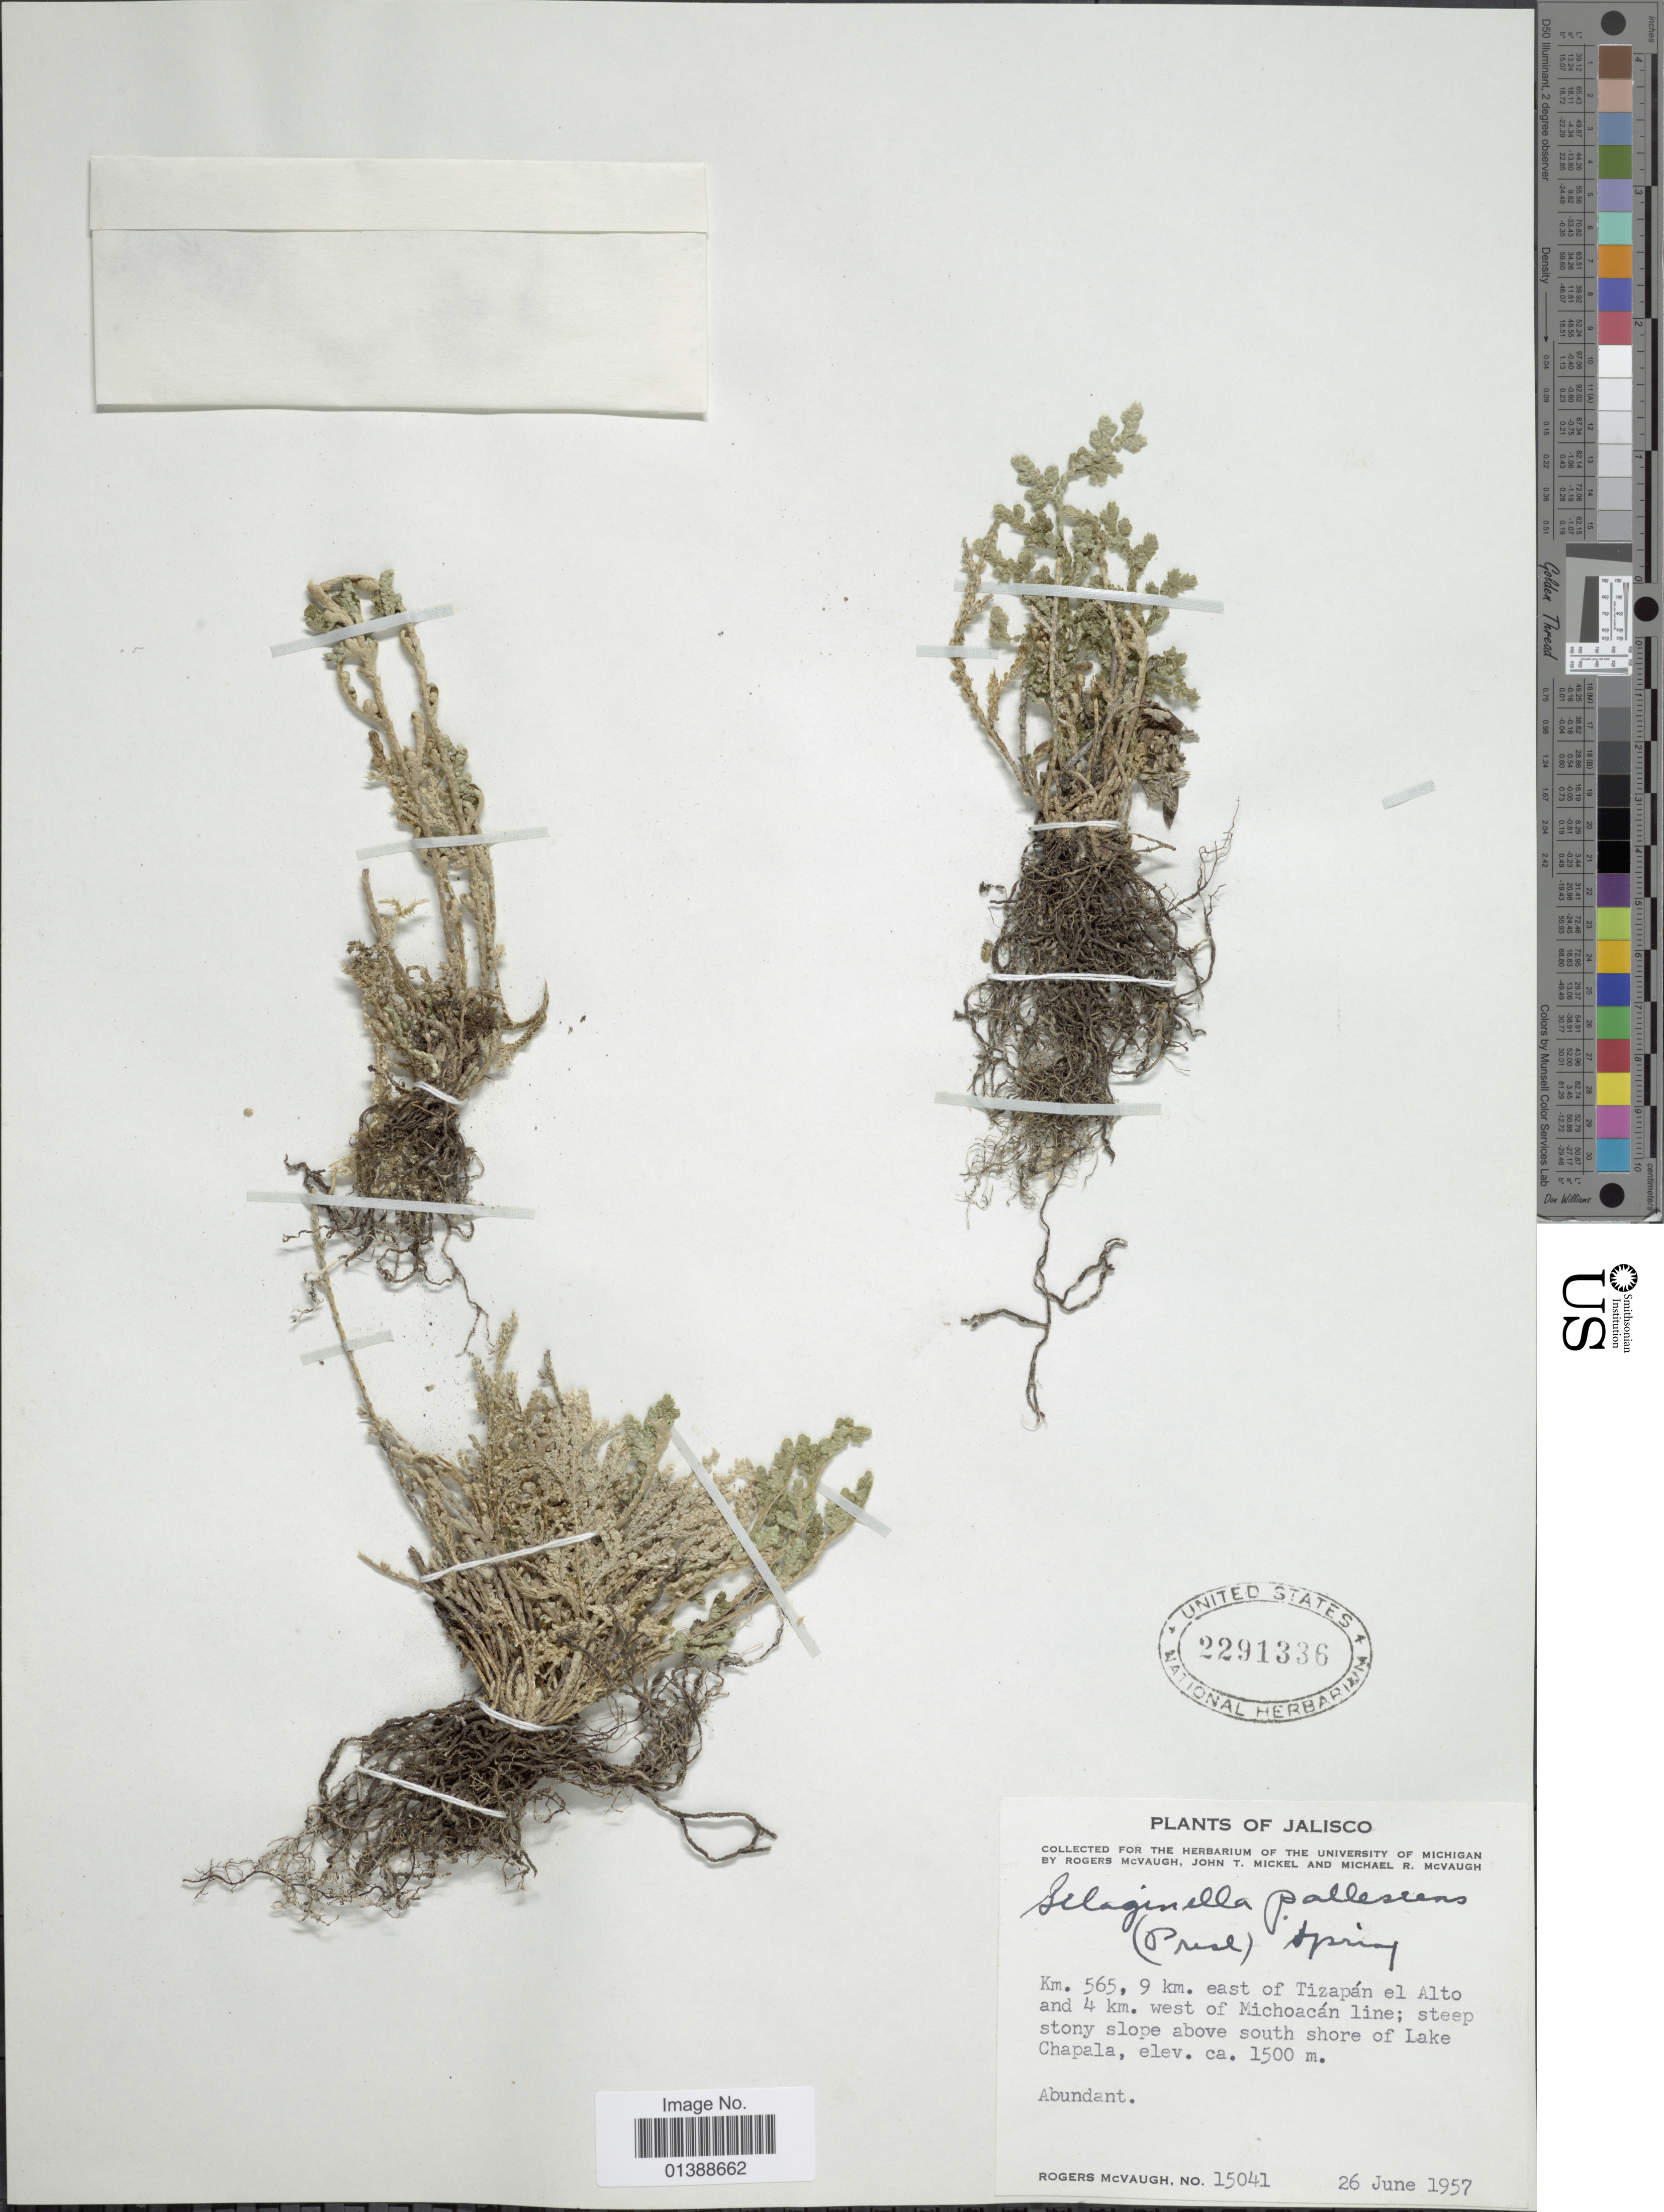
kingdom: Plantae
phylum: Tracheophyta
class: Lycopodiopsida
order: Selaginellales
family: Selaginellaceae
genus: Selaginella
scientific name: Selaginella pallescens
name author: (C. Presl) Spring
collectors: R. McVaugh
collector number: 15041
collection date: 1957-06-26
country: Mexico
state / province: Jalisco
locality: Km. 565,9 km east of Tizapán et Alto and 4 km west of Michoacán line; steep stony slope above south shore of Lake Chapala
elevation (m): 1500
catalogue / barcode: US 2291336